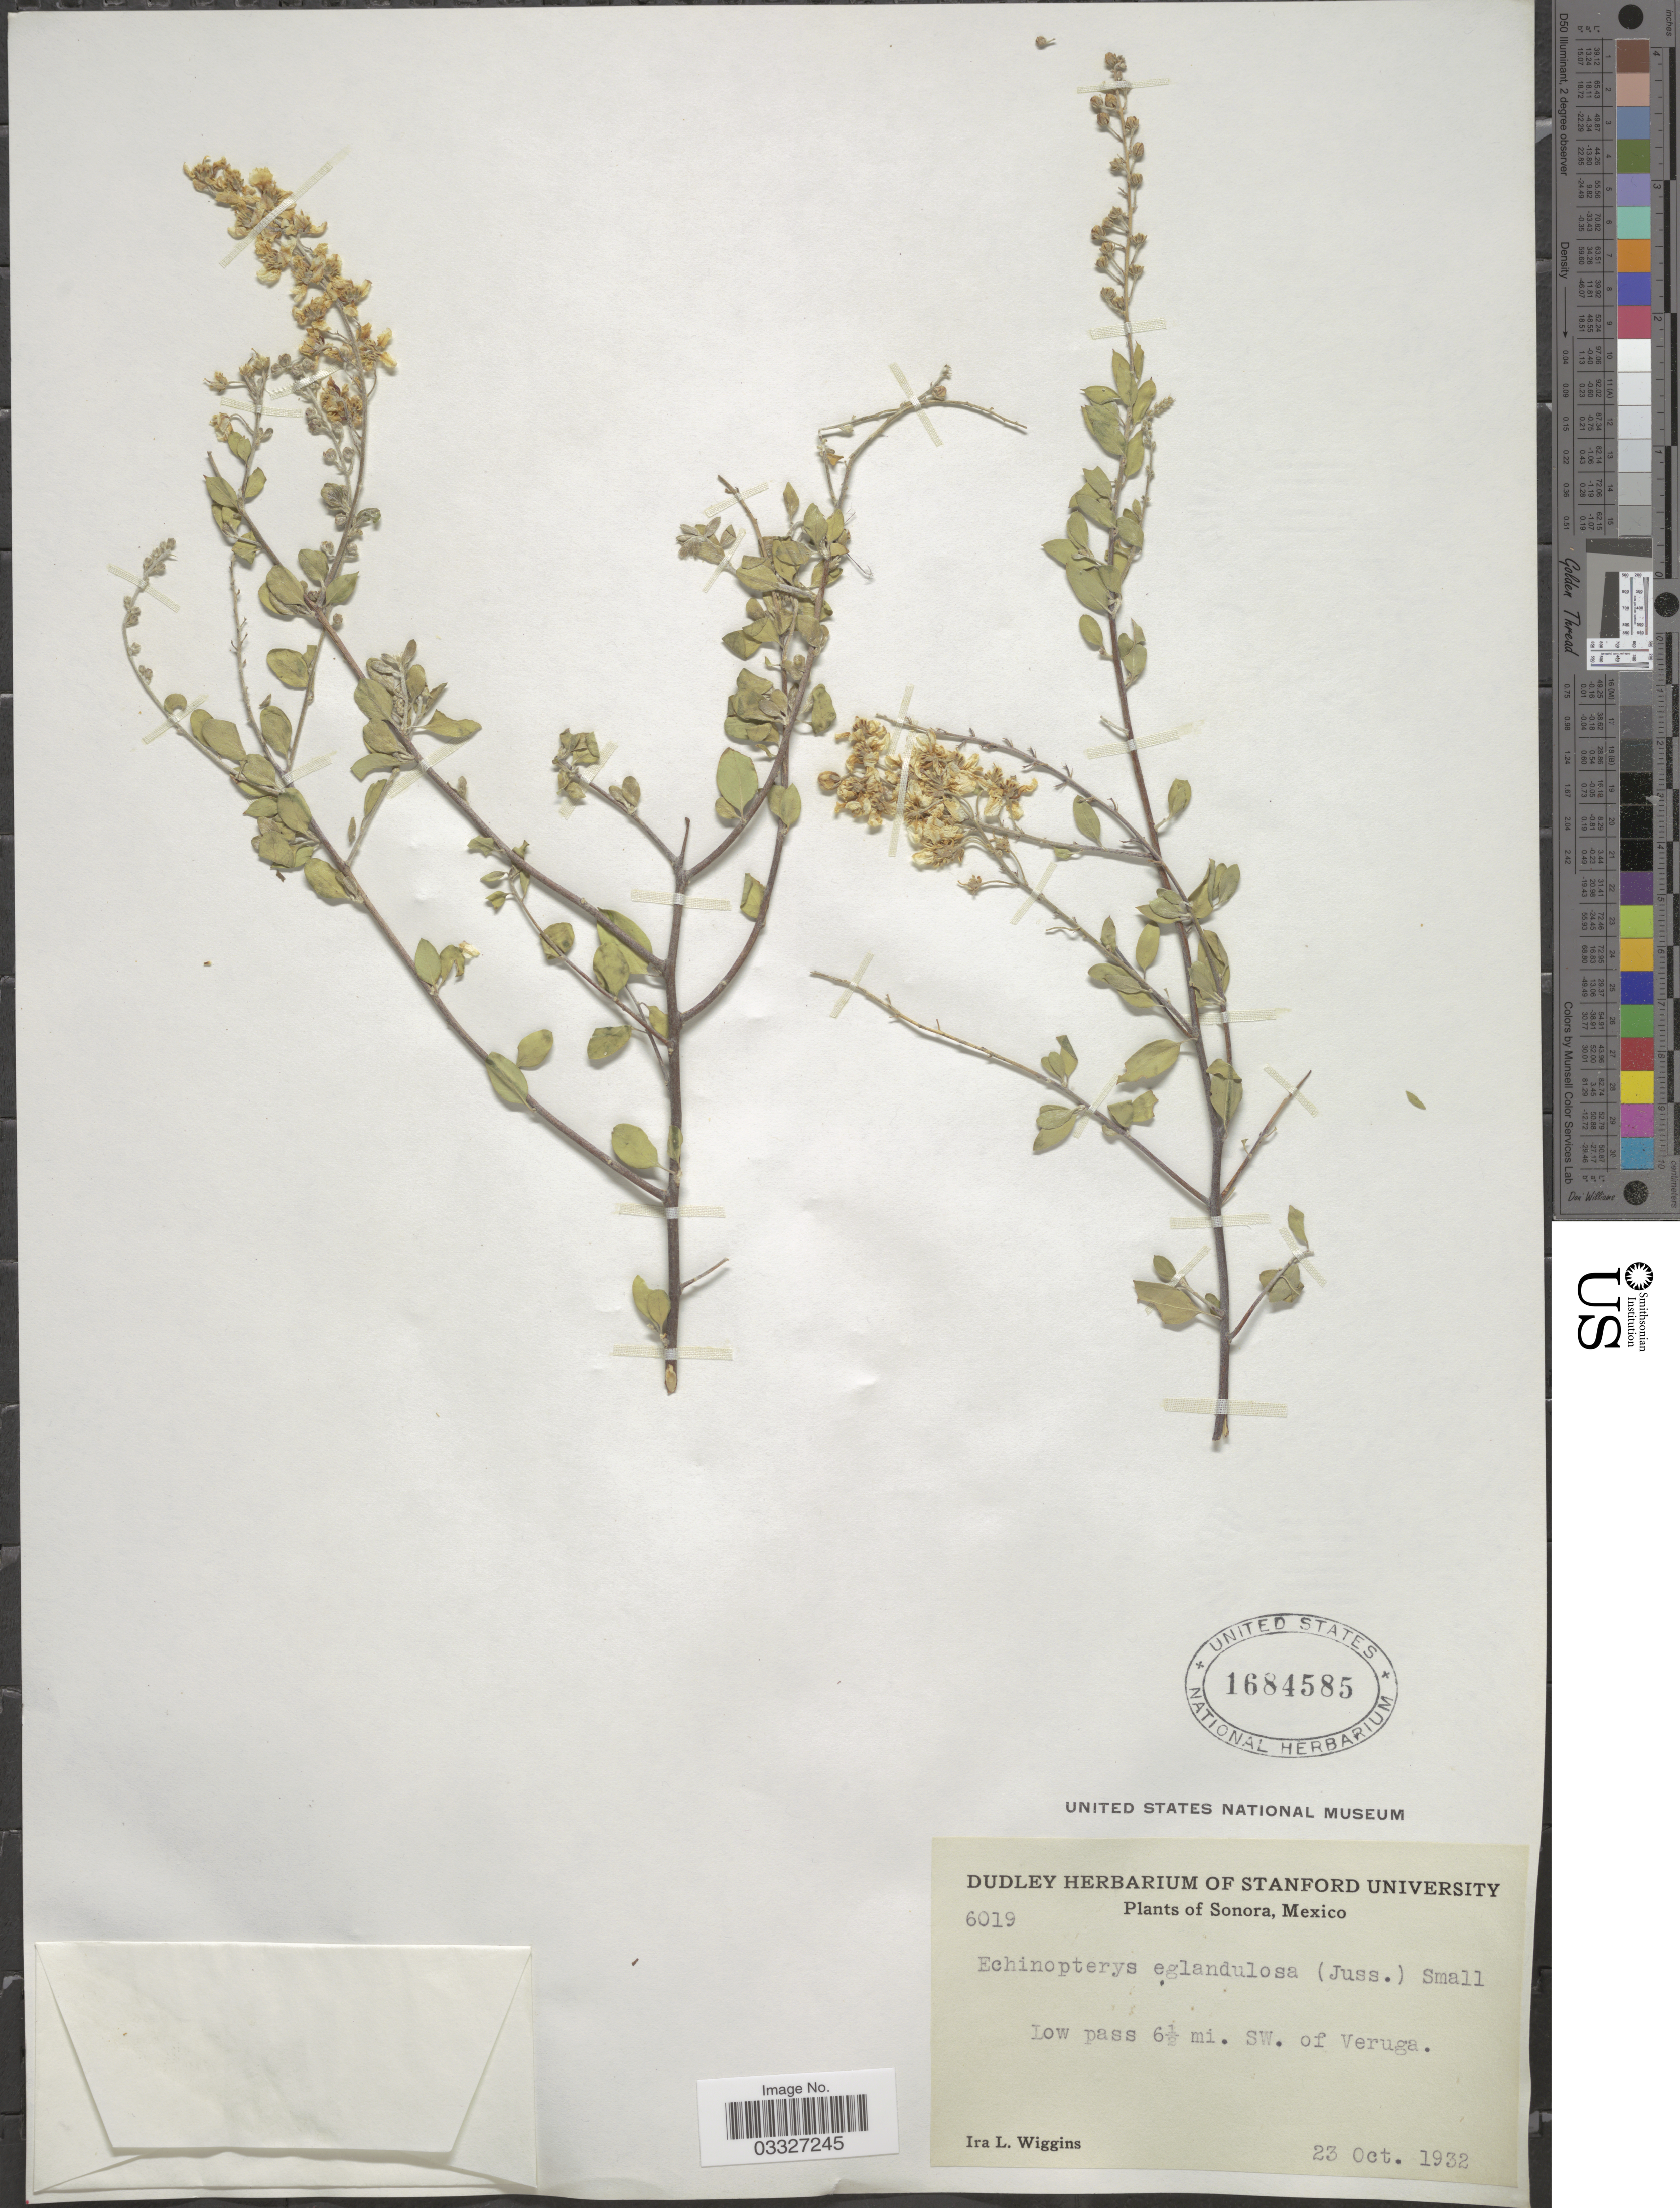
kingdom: Plantae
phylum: Tracheophyta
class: Magnoliopsida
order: Malpighiales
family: Malpighiaceae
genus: Echinopterys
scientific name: Echinopterys eglandulosa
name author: (A. Juss.) Small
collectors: I. L. Wiggins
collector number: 6019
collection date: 1932-10-23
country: Mexico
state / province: Sonora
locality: Low pass 6½ mi. SW. of Veruga.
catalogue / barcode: US 1684585